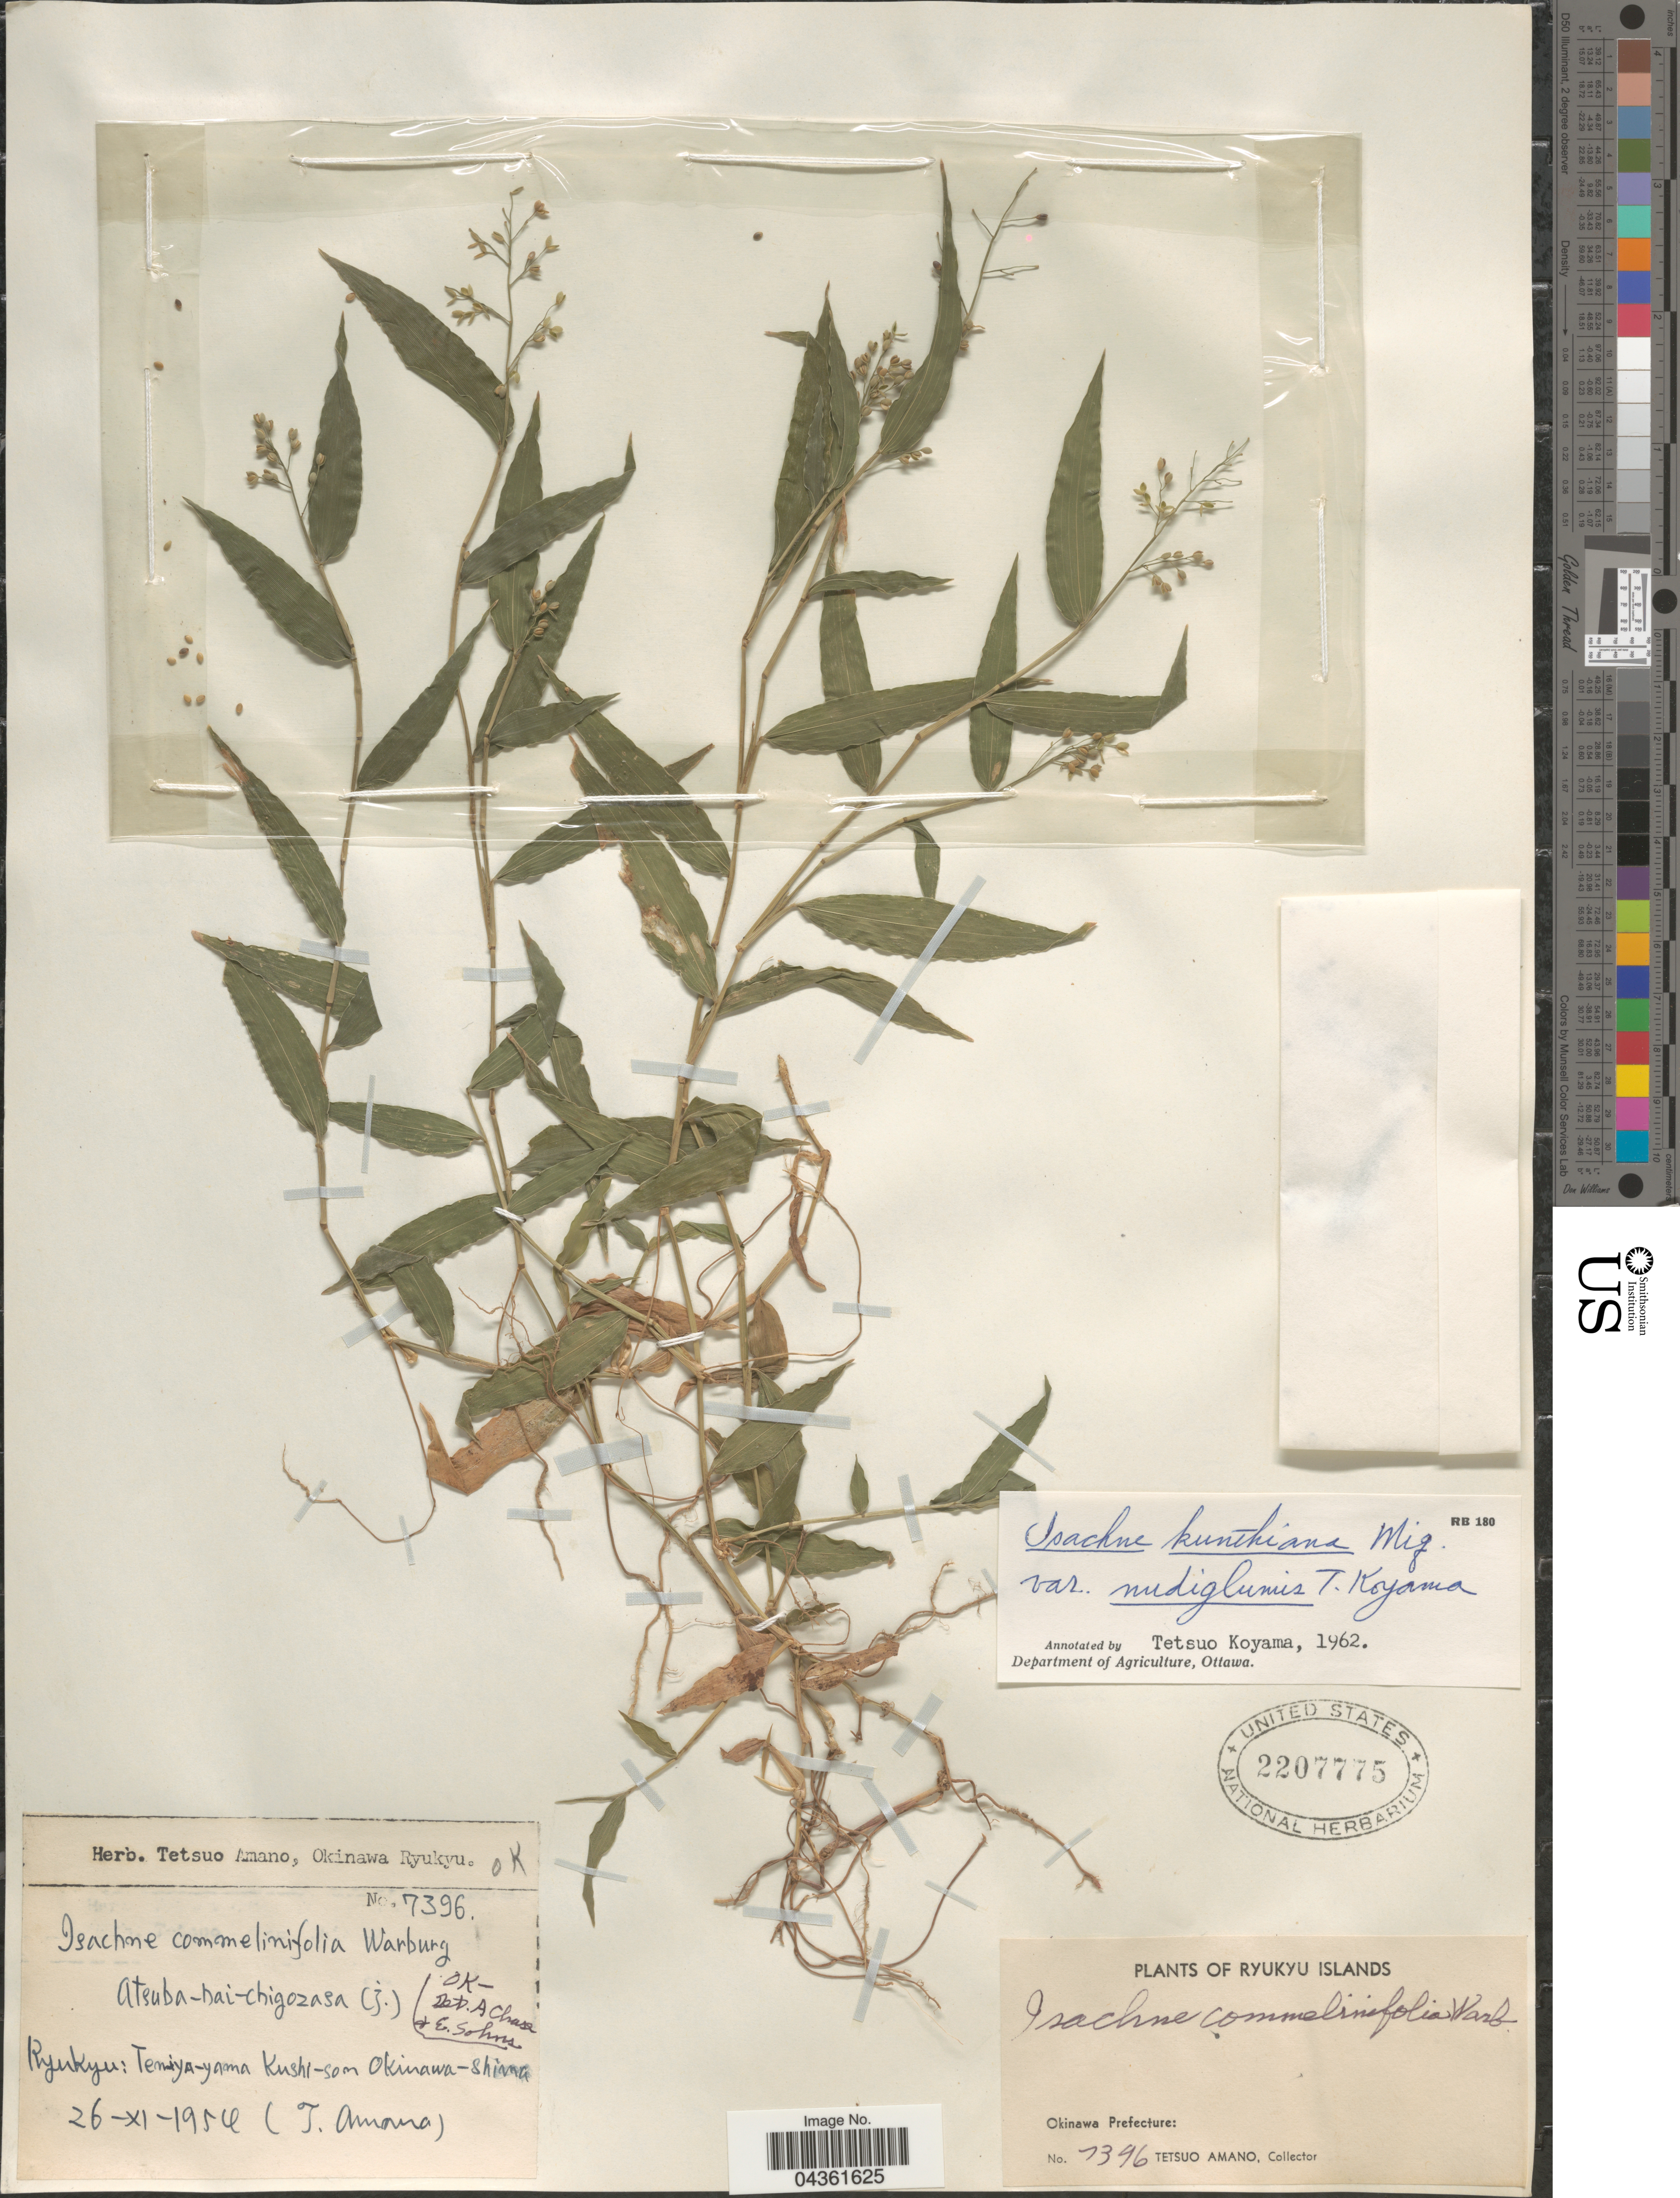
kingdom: Plantae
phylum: Tracheophyta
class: Liliopsida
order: Poales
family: Poaceae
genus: Isachne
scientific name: Isachne kunthiana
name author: (Wight & Arn. ex Steud.) Miq.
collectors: T. Amano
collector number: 7396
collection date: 1954-11-26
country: Japan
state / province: Okinawa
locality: Ryukyu Islands. Okinawa Prefecture. Teniya-yama Kushi-som Okinawa-shima.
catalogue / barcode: US 2207775